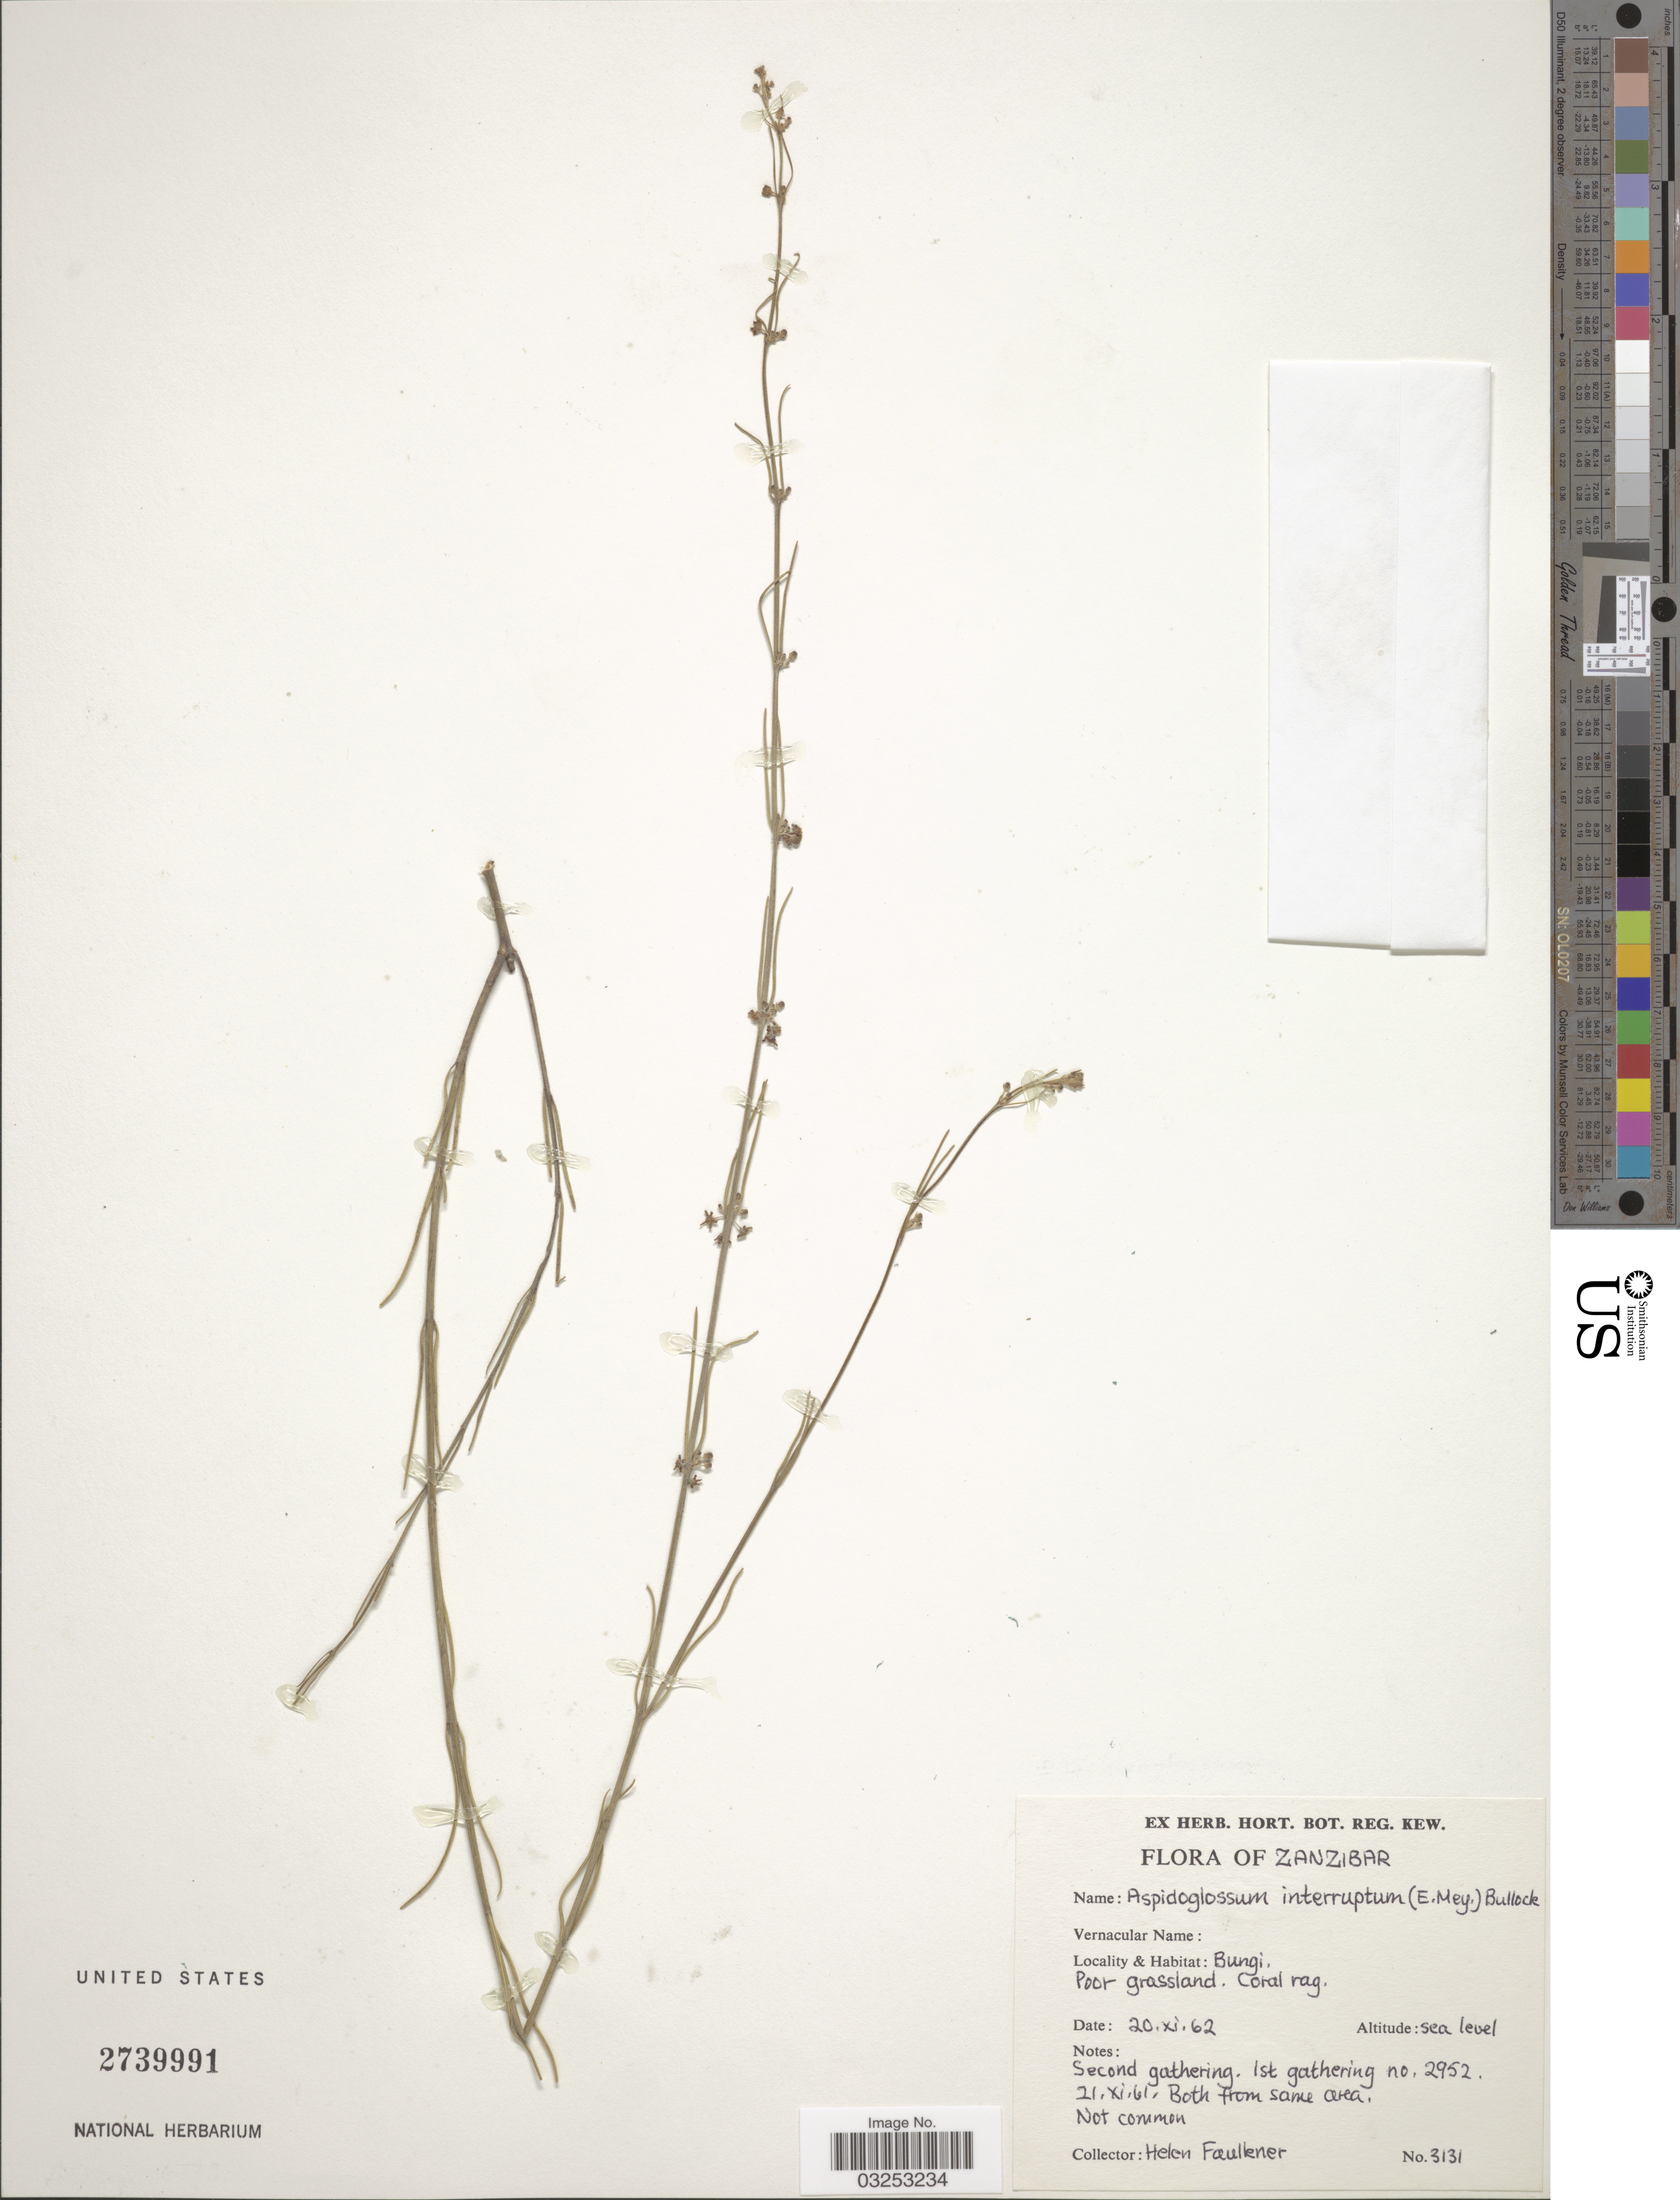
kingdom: Plantae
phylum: Tracheophyta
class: Magnoliopsida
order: Gentianales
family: Apocynaceae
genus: Aspidoglossum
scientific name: Aspidoglossum interruptum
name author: (E. Mey.) Bullock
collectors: H. Faulkner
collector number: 3131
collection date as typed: Transcribed d/m/y: 20/11/62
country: Tanzania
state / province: Zanzibar Central/South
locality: Bungi.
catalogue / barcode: US 2739991